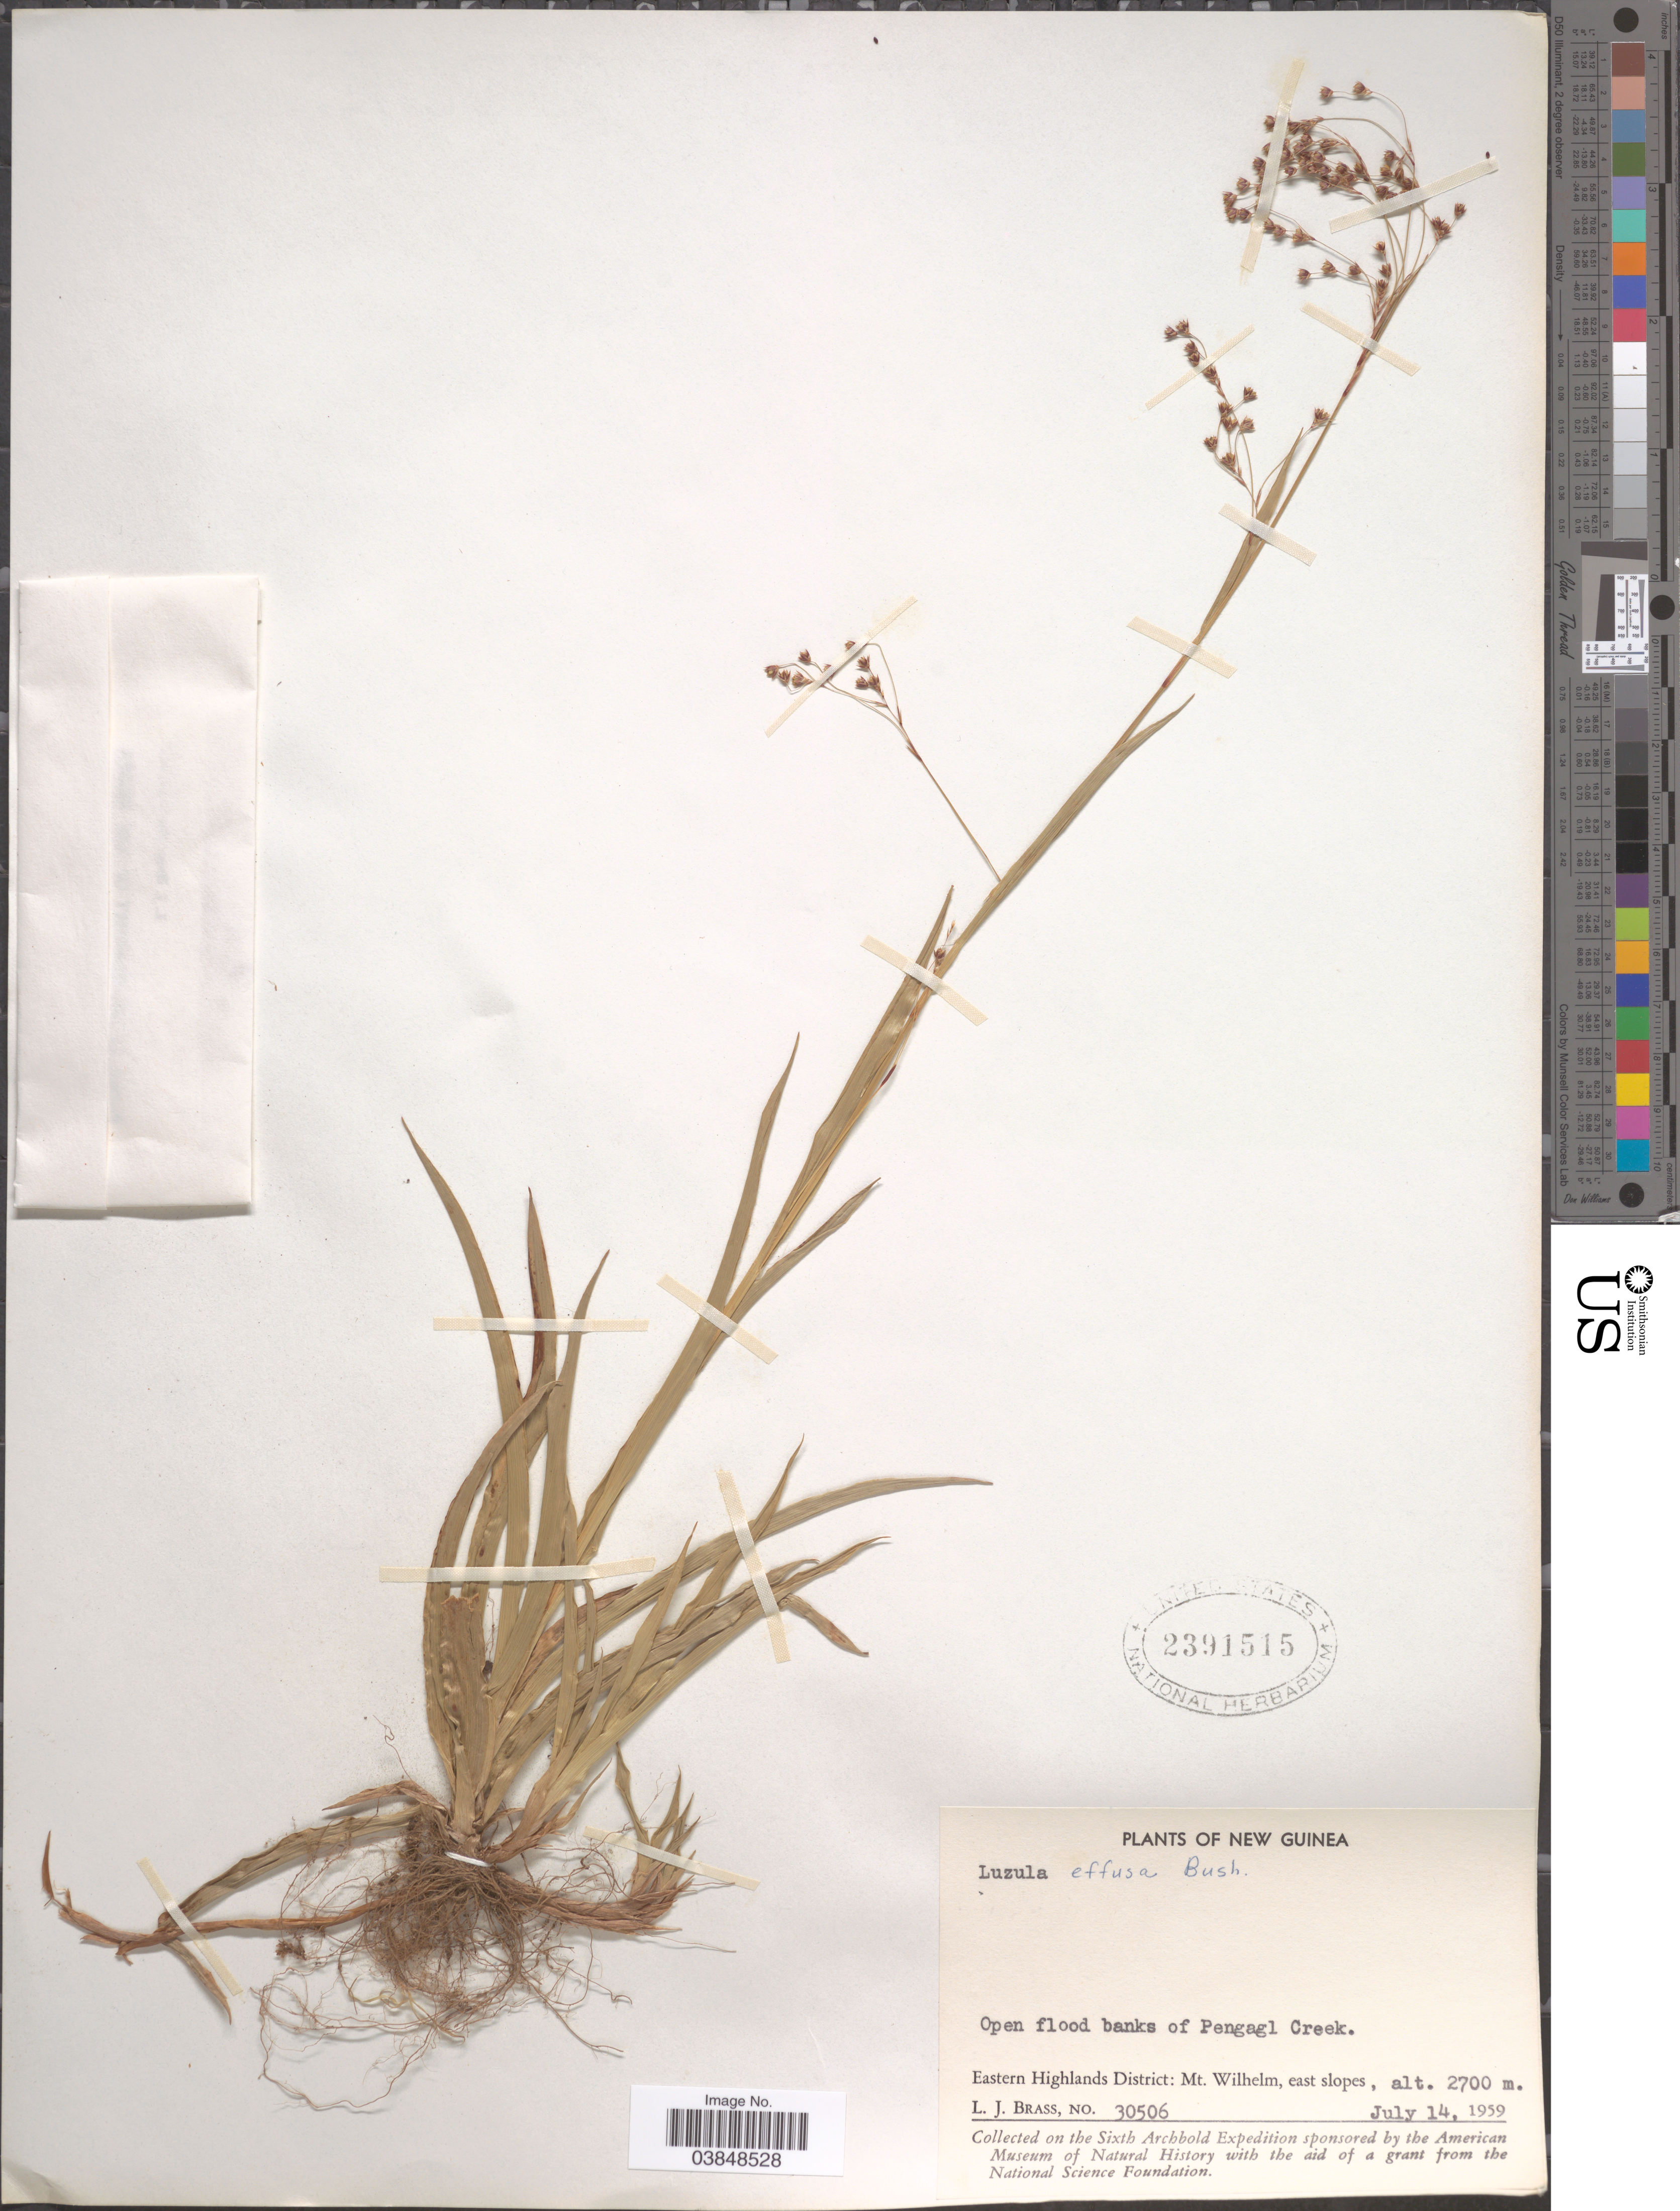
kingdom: Plantae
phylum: Tracheophyta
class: Liliopsida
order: Poales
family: Juncaceae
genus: Luzula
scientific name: Luzula effusa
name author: Buchenau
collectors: L. J. Brass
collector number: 30506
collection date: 1959-07-14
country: Papua New Guinea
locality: New Guinea. On flood banks of Pengagl Creek. Eastern Highlands District: Mt. Wilhelm, east slopes.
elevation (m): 2700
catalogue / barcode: US 2391515